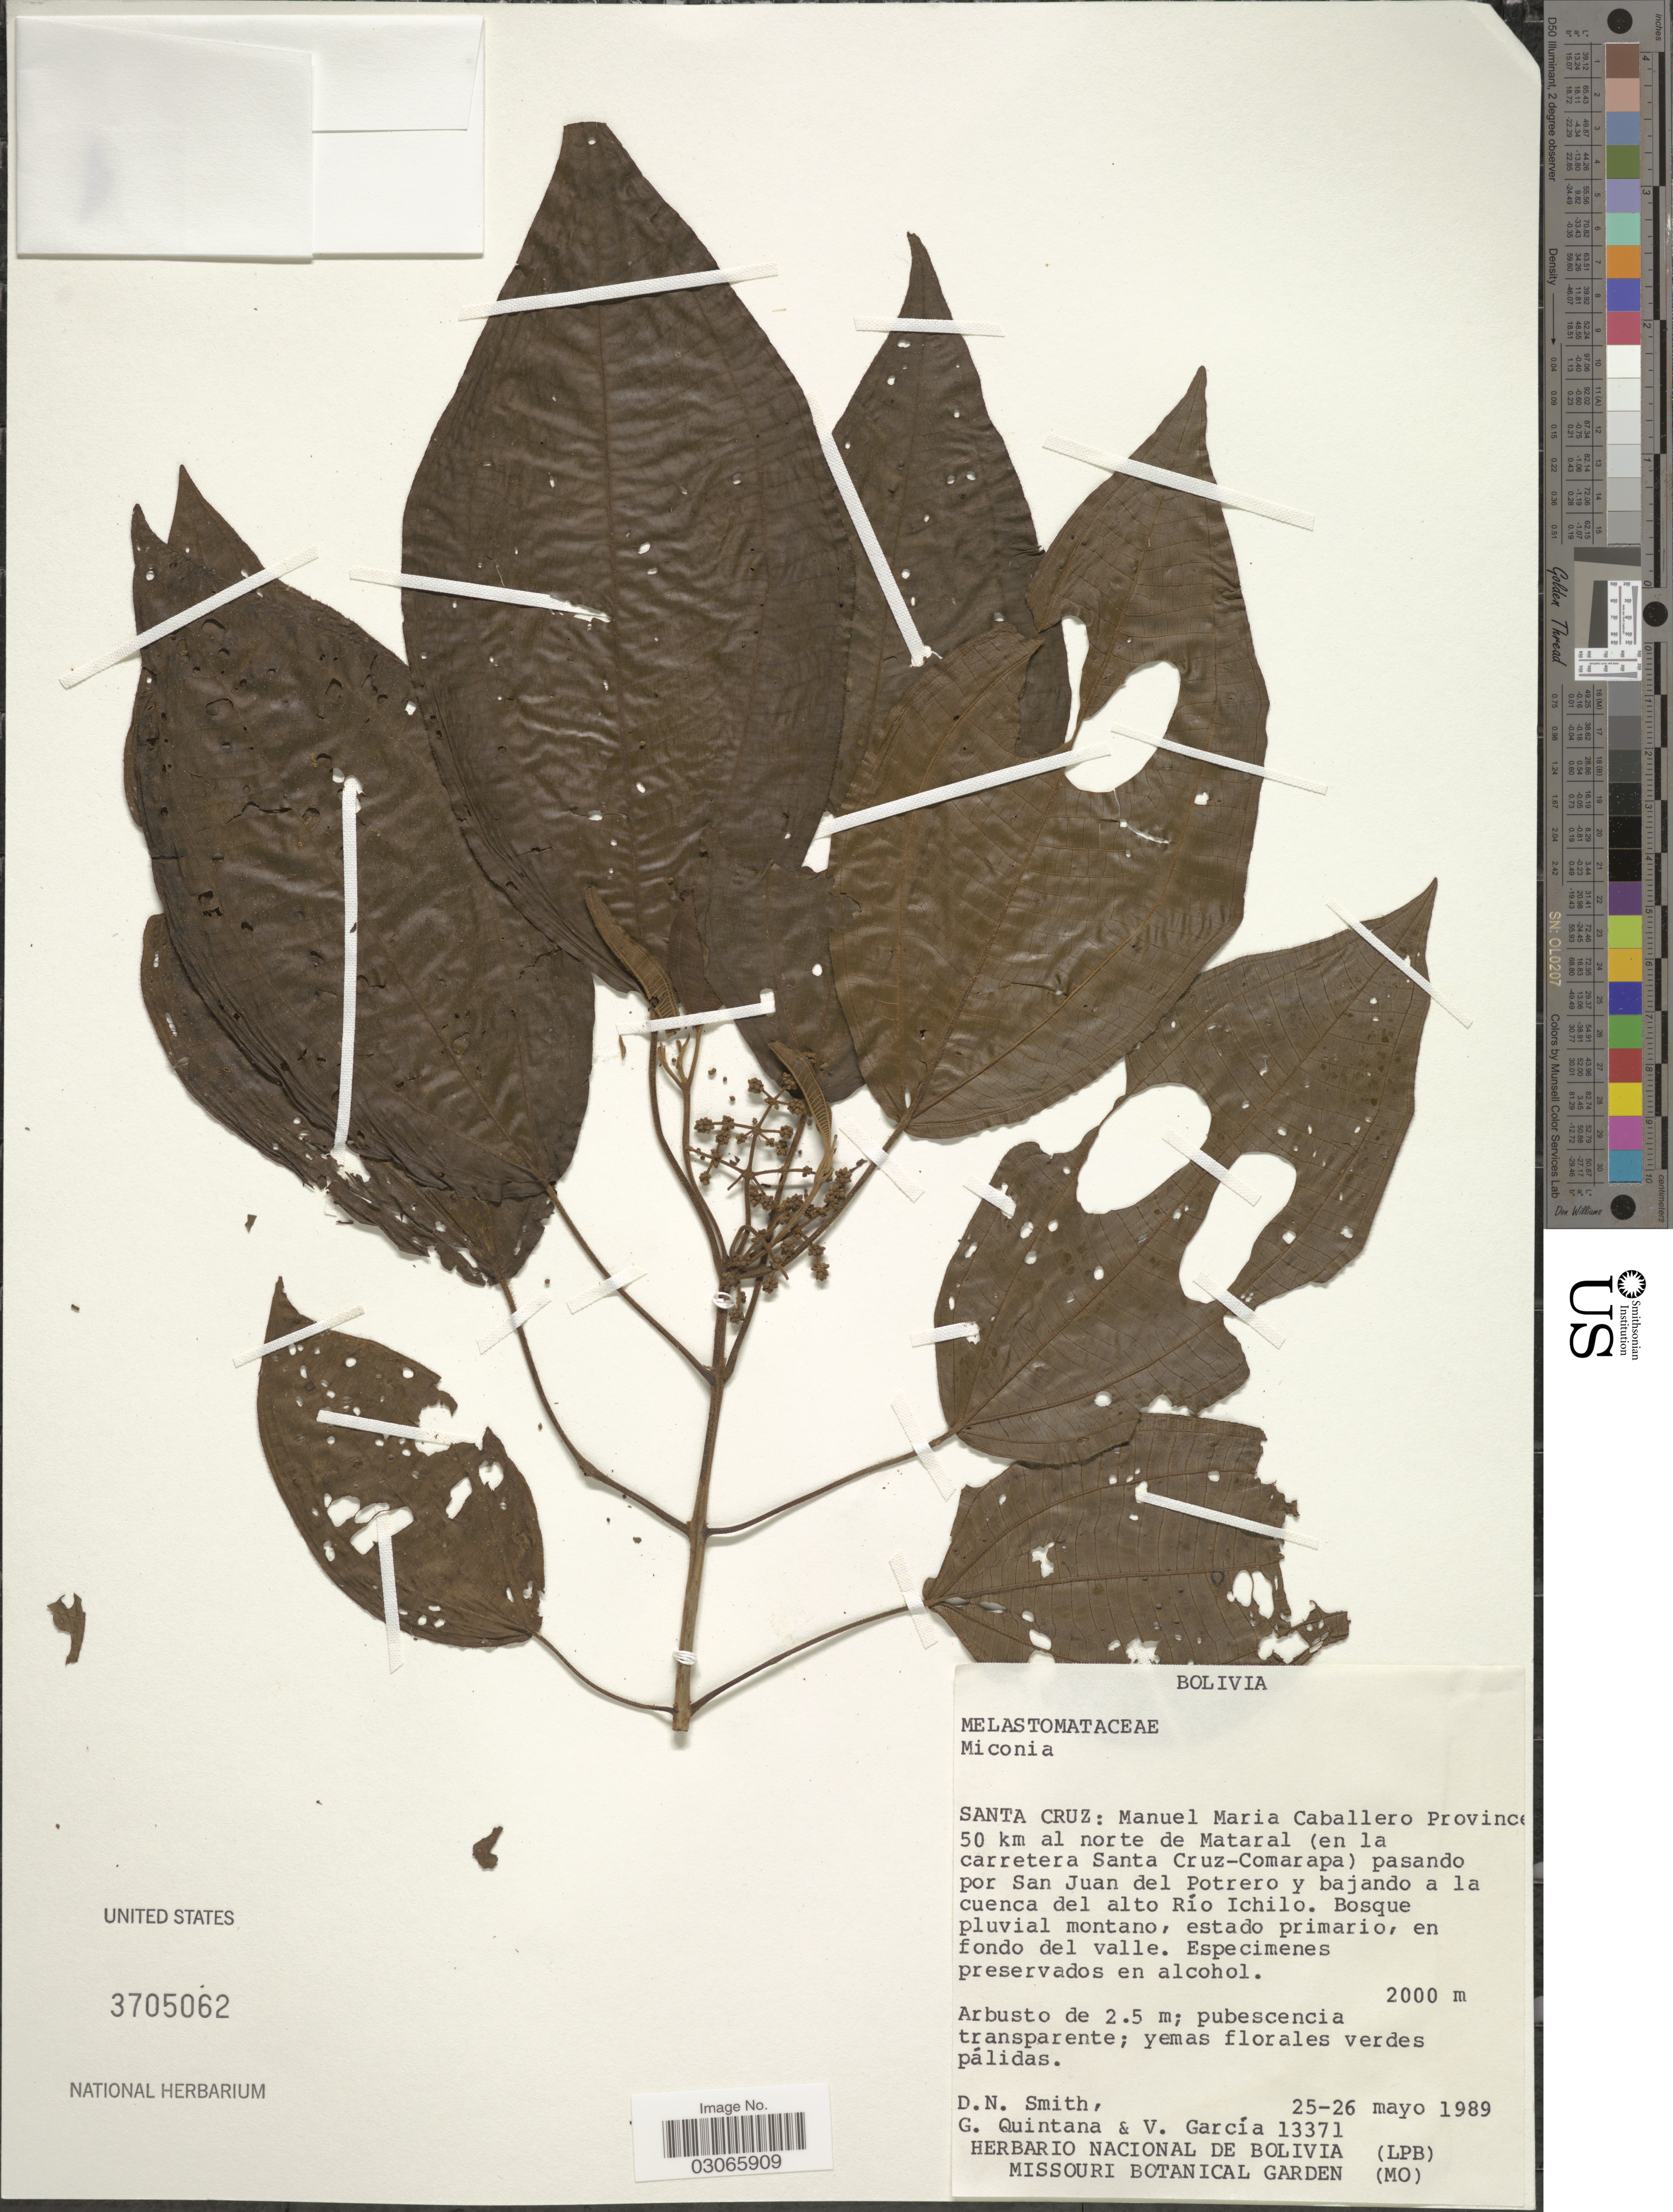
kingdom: Plantae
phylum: Tracheophyta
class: Magnoliopsida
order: Myrtales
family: Melastomataceae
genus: Miconia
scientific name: Miconia sp.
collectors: D. Smith, G. Quintana & V. Garcia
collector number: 13371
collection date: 1989-05-25/1989-05-26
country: Bolivia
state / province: Santa Cruz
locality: Manuel Maria Caballero Province 50 km al norte de Mataral (en la carretera Santa Cruz-Comarapa) pasando por San Juan del Potrero y bajando a la cuenca del alto Río Ichilo.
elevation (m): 2000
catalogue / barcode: US 3705062